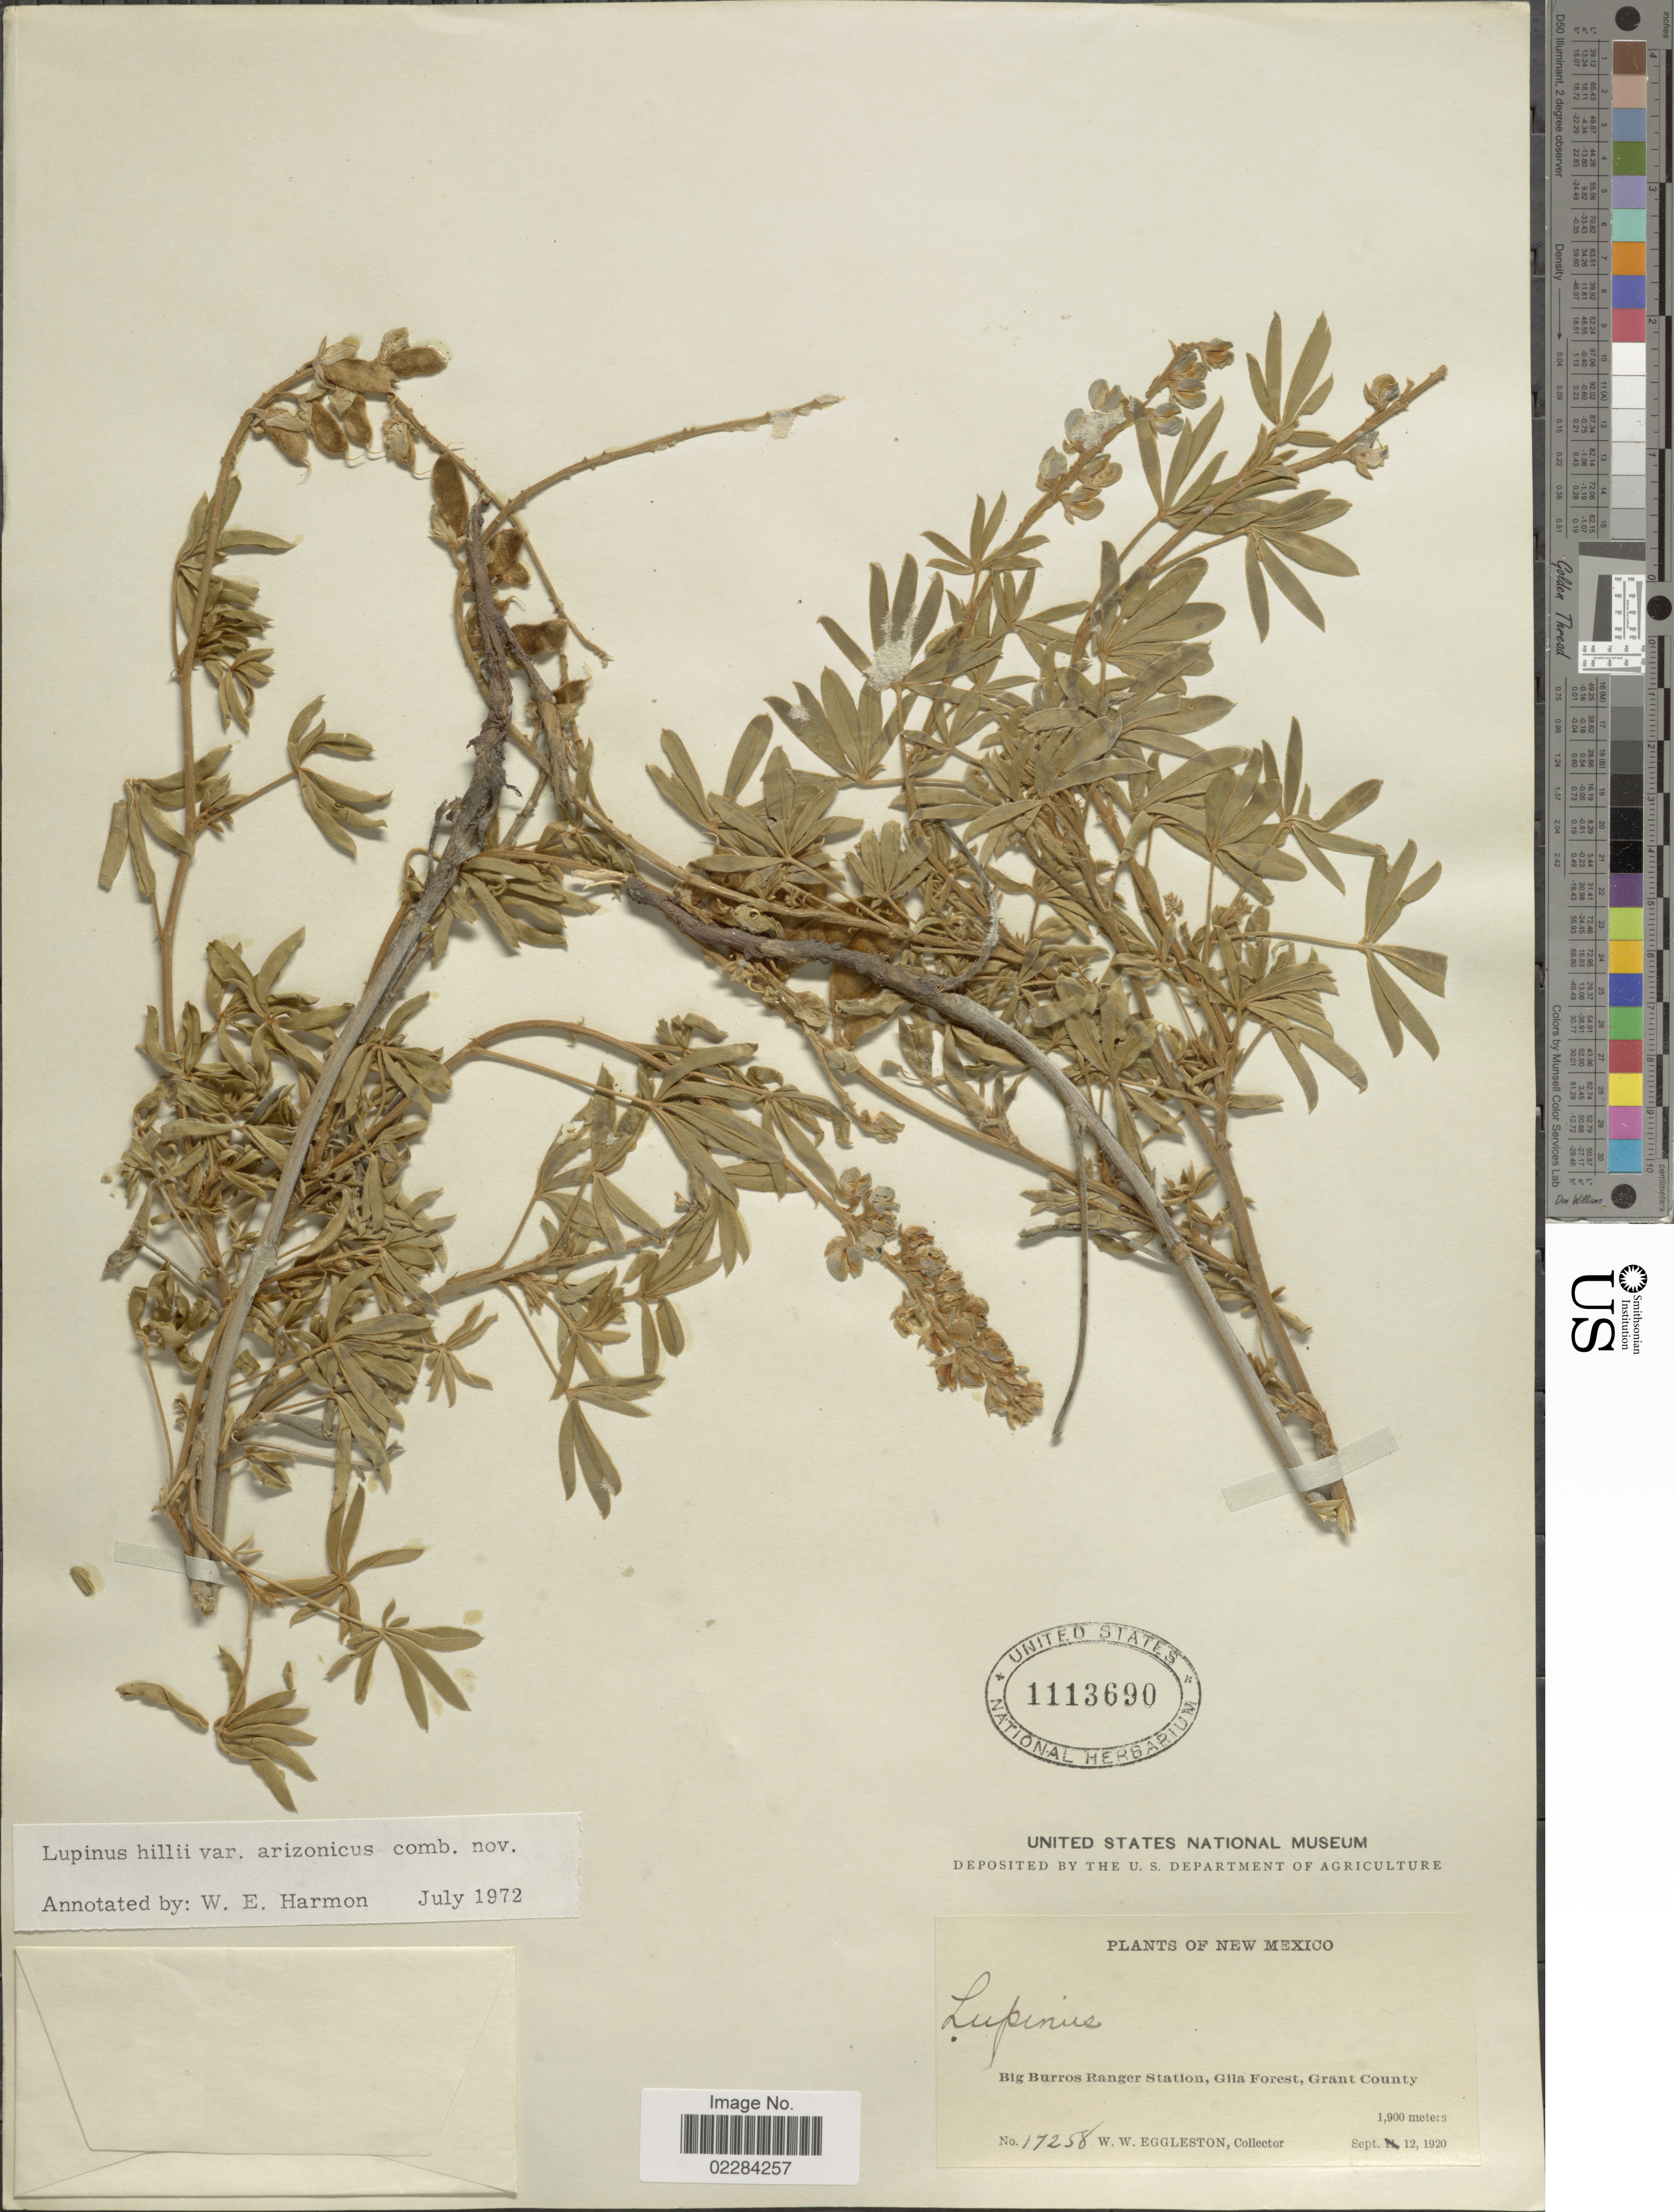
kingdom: Plantae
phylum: Tracheophyta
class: Magnoliopsida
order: Fabales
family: Fabaceae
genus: Lupinus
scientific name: Lupinus hillii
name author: Greene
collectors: W. W. Eggleston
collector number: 17258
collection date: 1920-09-12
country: United States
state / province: New Mexico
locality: Big Burros Ranger Station, Gila Forest, Grant County.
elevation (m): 1900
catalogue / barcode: US 1113690